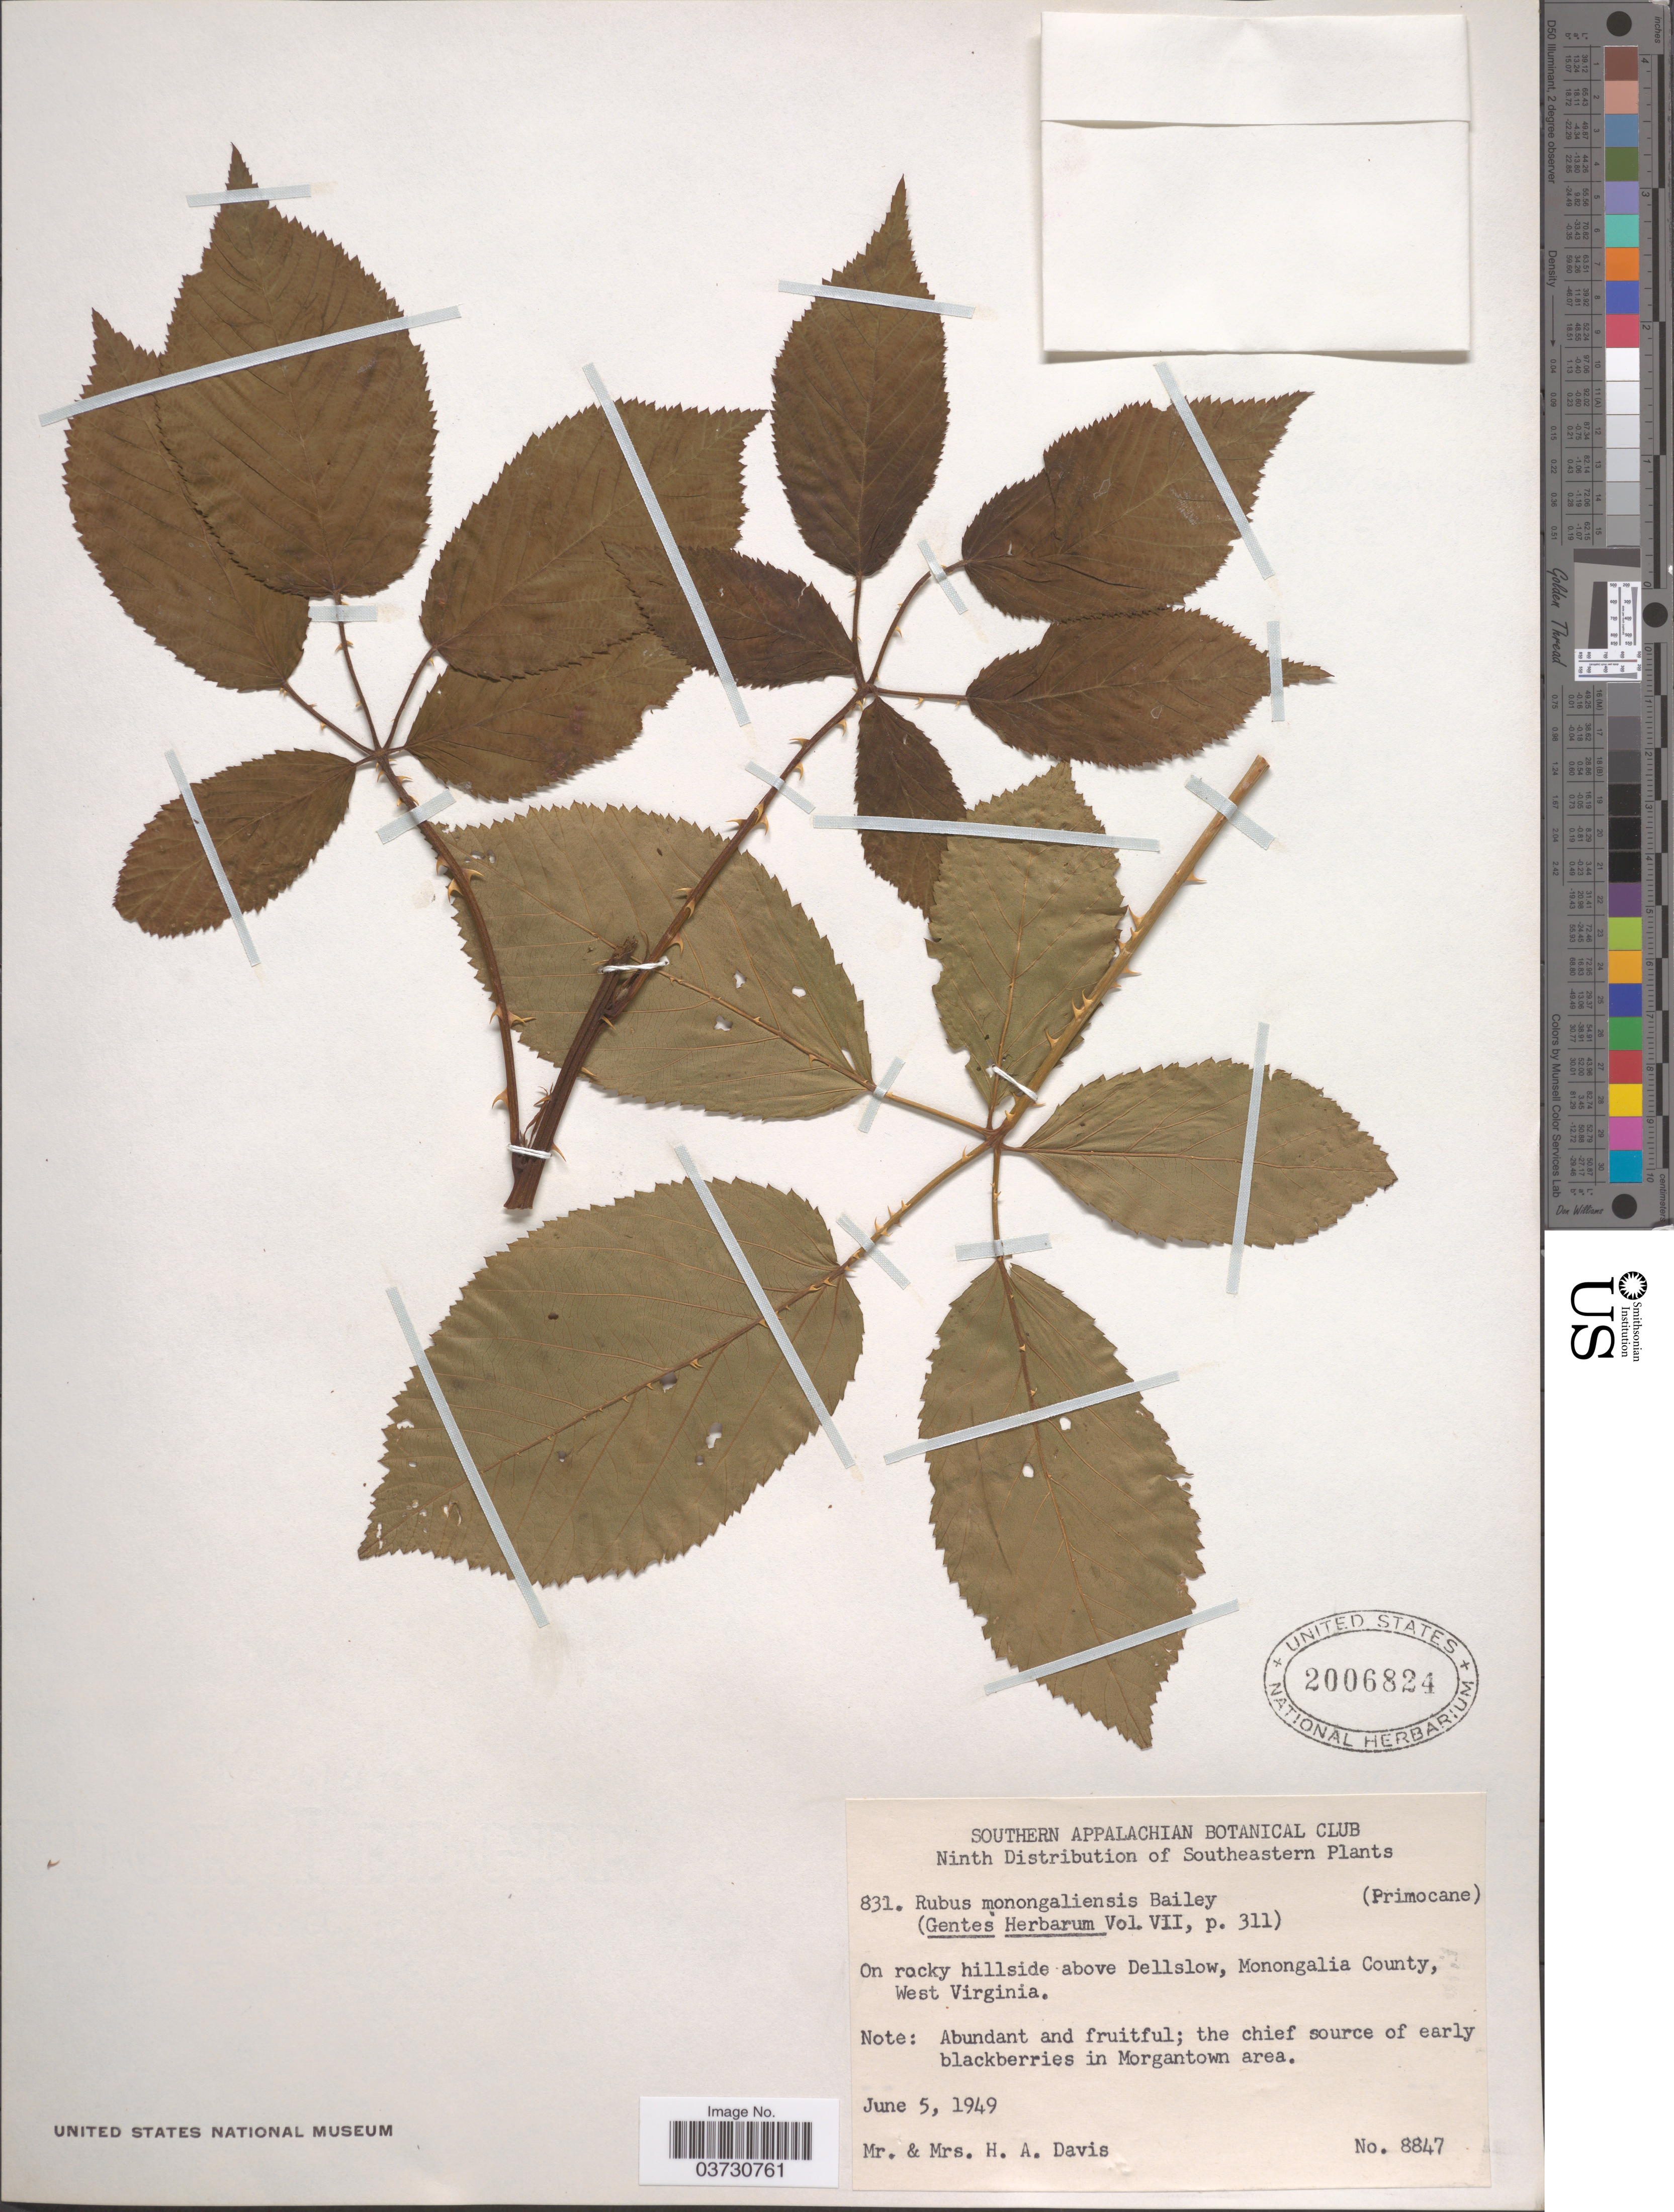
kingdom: Plantae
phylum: Tracheophyta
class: Magnoliopsida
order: Rosales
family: Rosaceae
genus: Rubus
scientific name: Rubus monongaliensis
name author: L.H. Bailey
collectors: H. Davis & H. Davis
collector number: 8847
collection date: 1949-06-05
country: United States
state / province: West Virginia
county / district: Monongalia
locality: On rocky hillside above Dellslow, Monongalia County.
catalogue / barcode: US 2006824